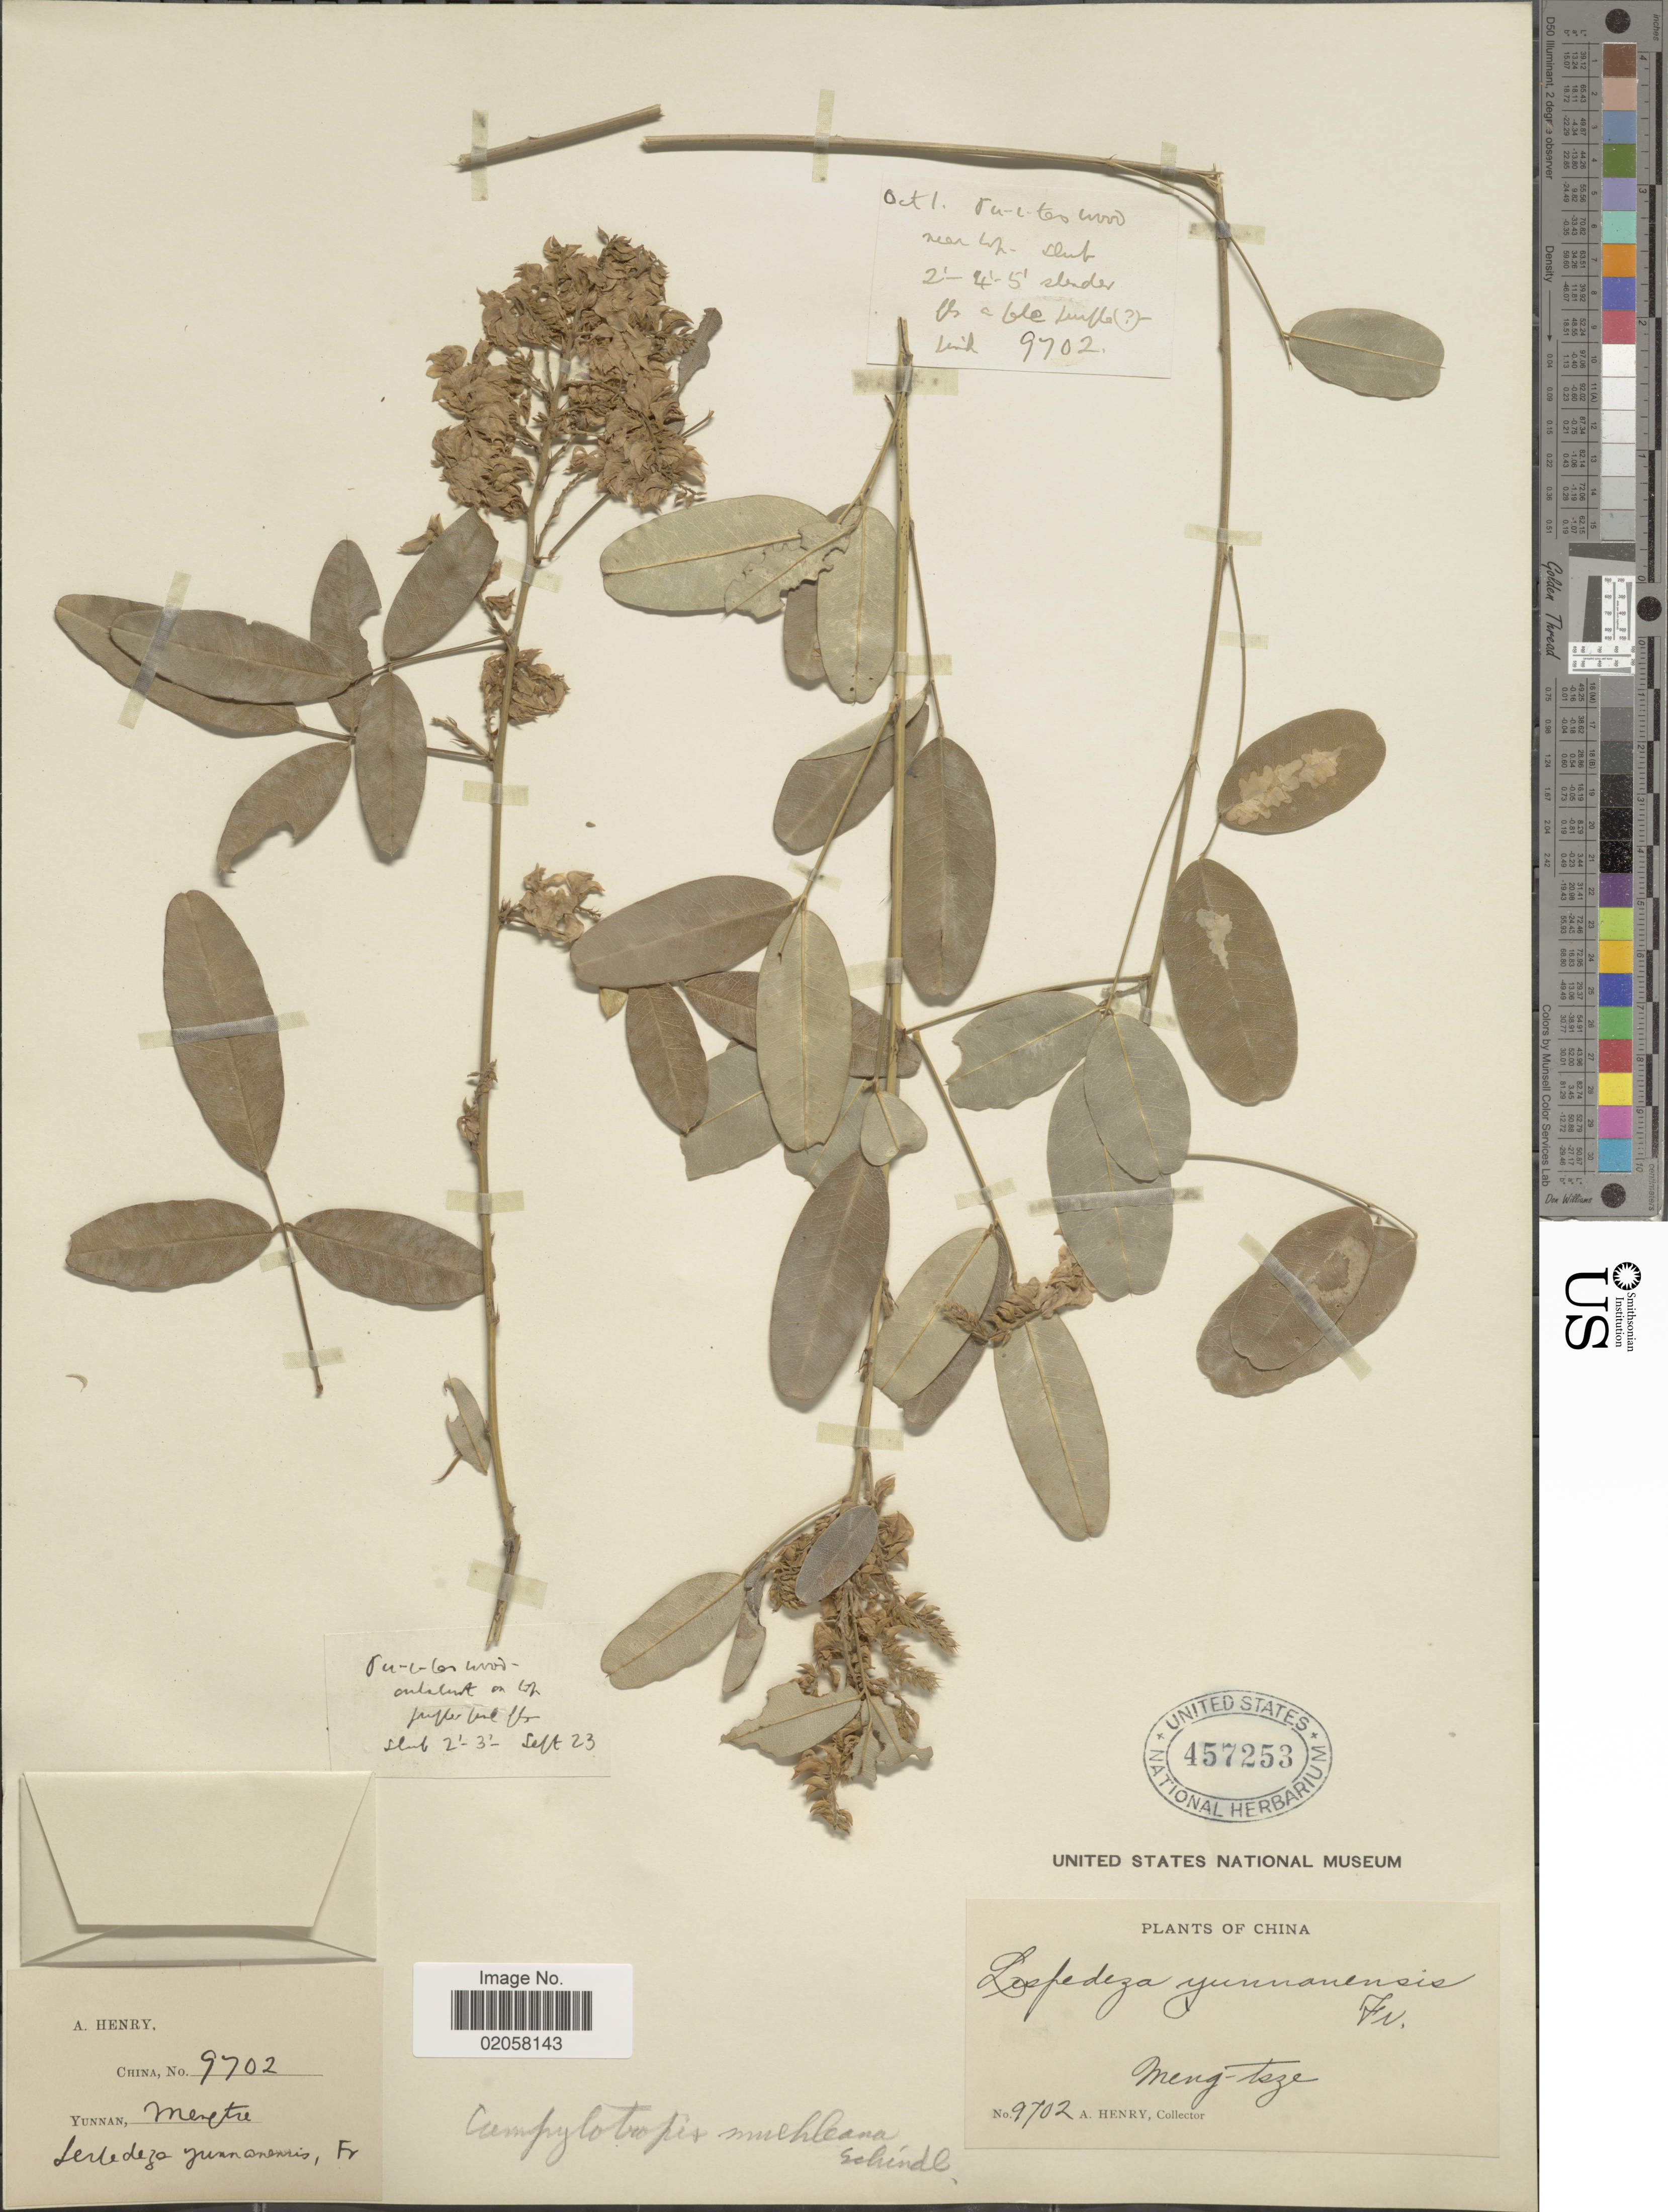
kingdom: Plantae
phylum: Tracheophyta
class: Magnoliopsida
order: Fabales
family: Fabaceae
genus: Campylotropis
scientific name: Campylotropis muehleana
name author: (Schindl.) Schindl.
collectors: A. Henry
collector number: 9702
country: China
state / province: Yunnan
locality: Mengtze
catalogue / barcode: US 457253